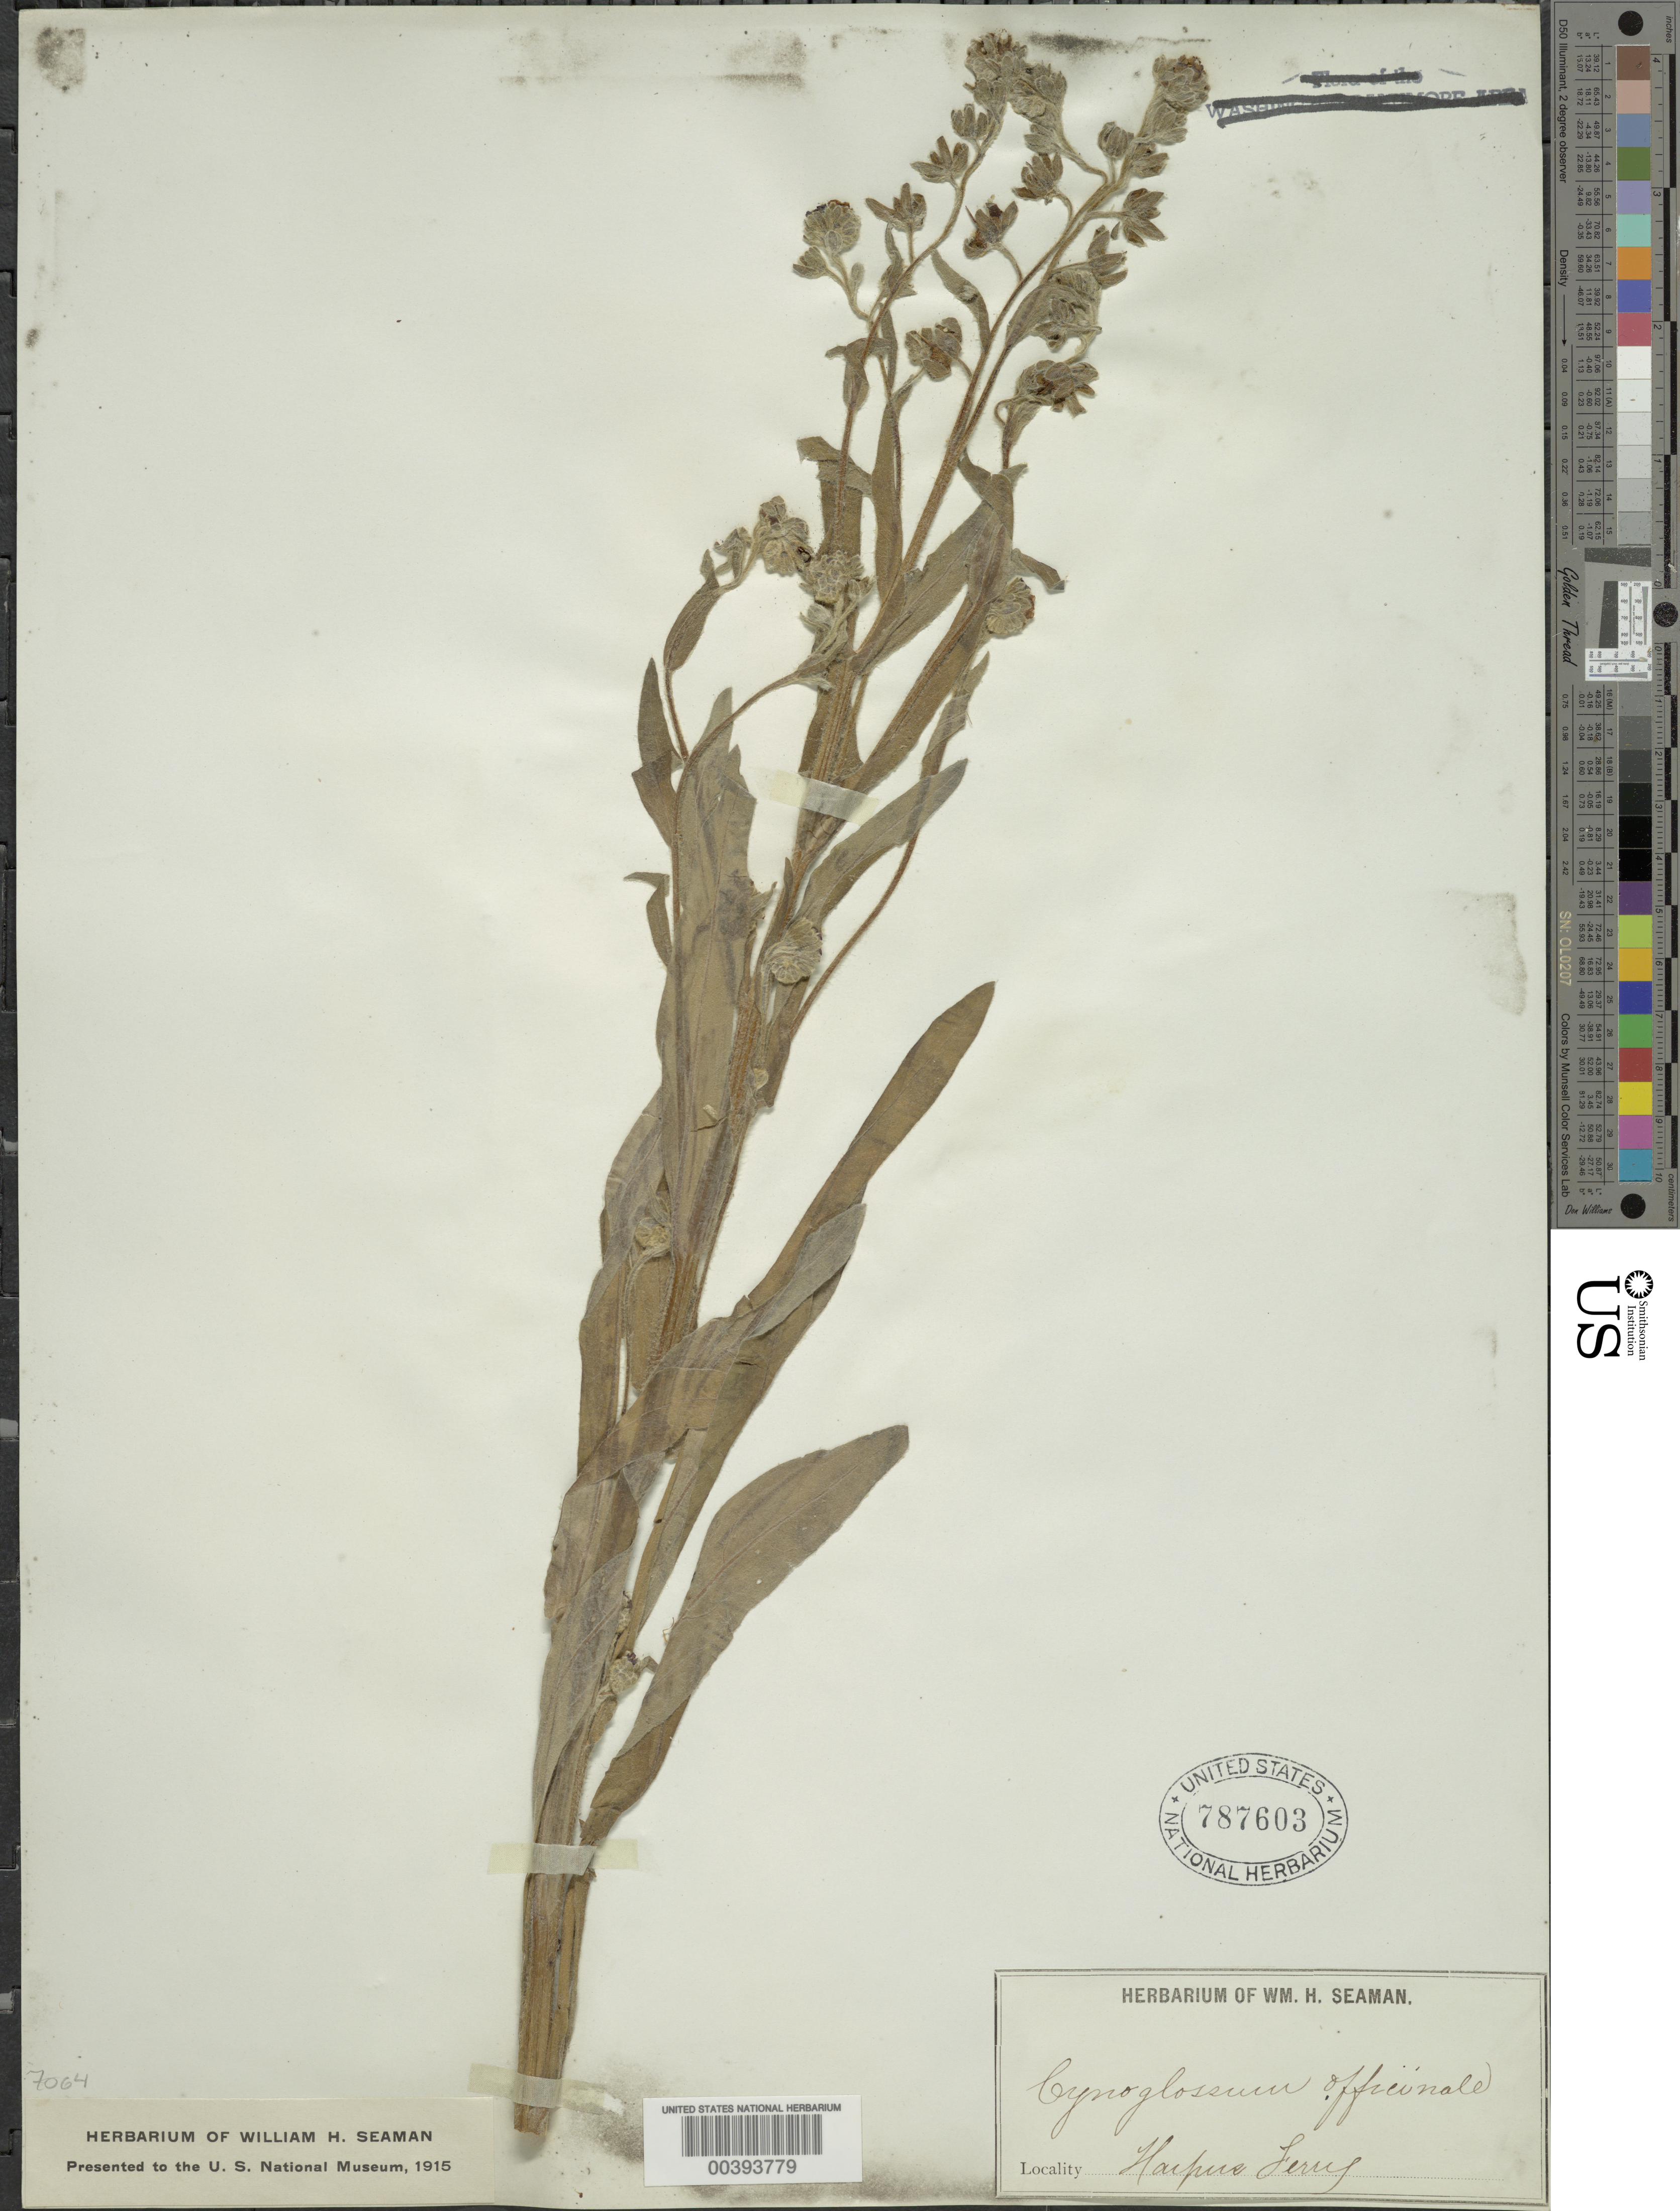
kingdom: Plantae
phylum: Tracheophyta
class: Magnoliopsida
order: Boraginales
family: Boraginaceae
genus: Cynoglossum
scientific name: Cynoglossum officinale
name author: L.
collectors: W. Seaman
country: United States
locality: Harpers ferry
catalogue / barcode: US 787603